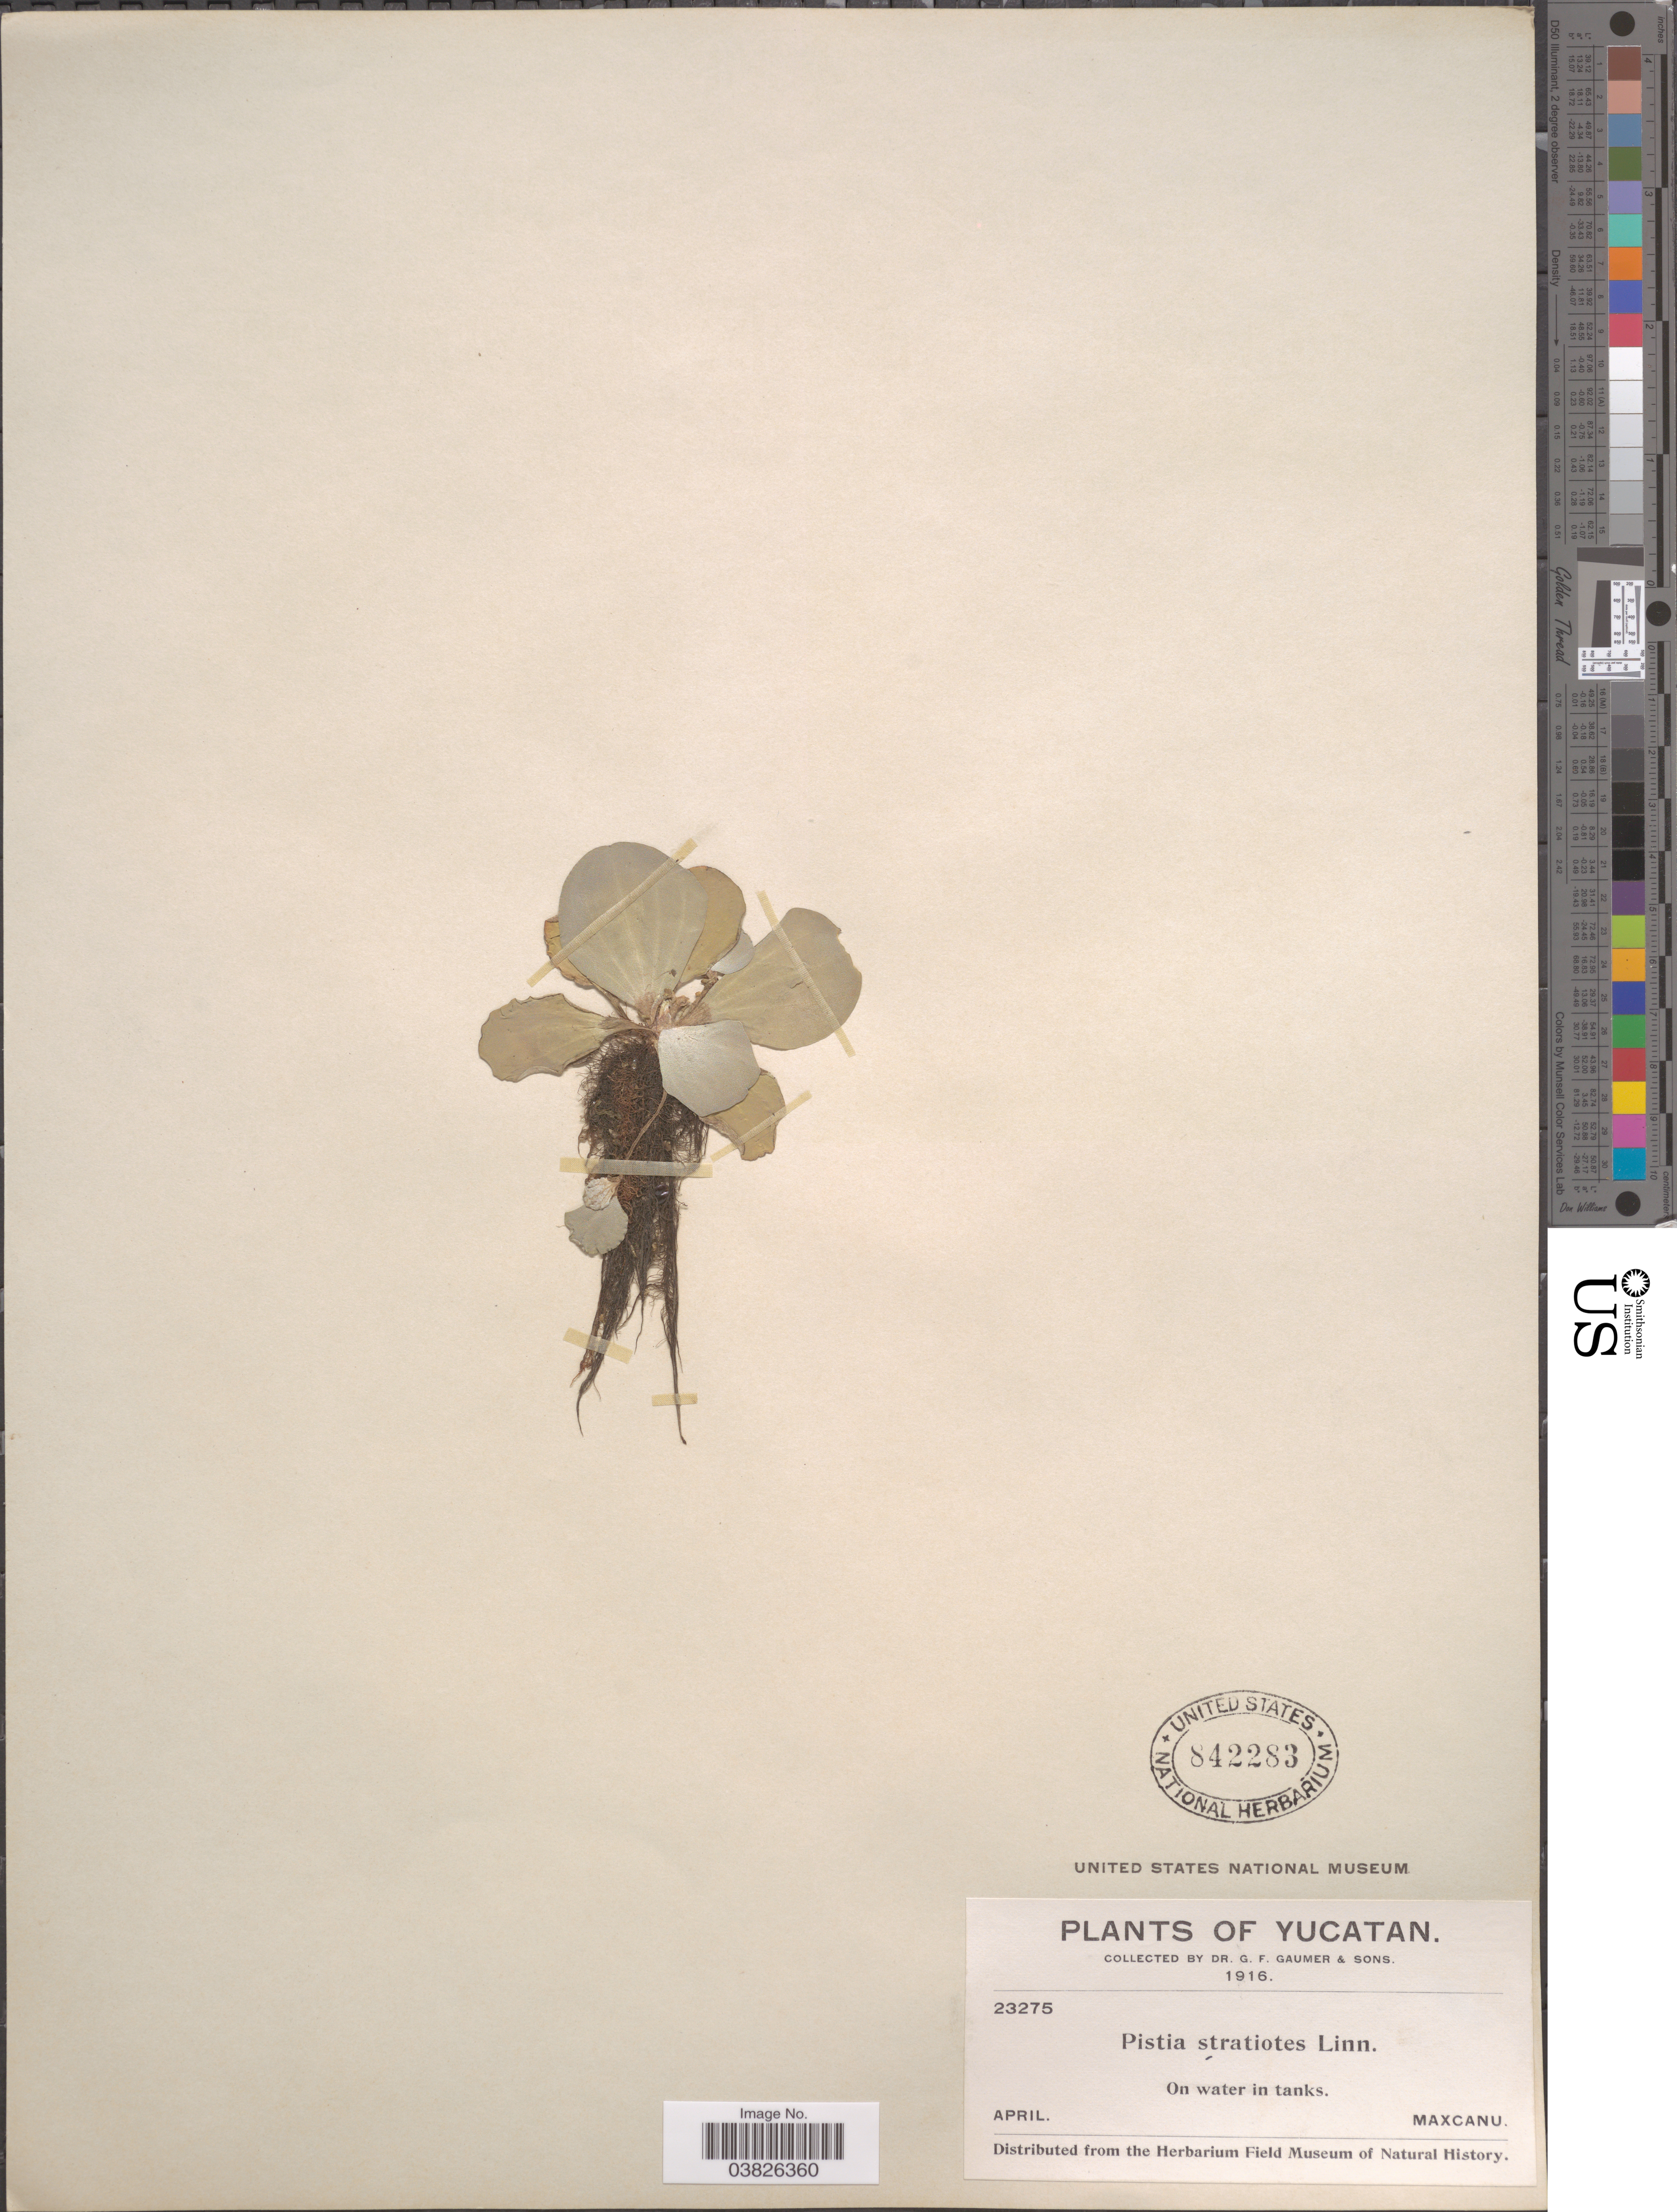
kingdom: Plantae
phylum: Tracheophyta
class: Liliopsida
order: Alismatales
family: Araceae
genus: Pistia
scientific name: Pistia stratiotes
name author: L.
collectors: G. F. Gaumer & Sons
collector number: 23275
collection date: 1916-04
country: Mexico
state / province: Yucatán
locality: Yucatan. On water in tanks. Maxcanu.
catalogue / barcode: US 842283